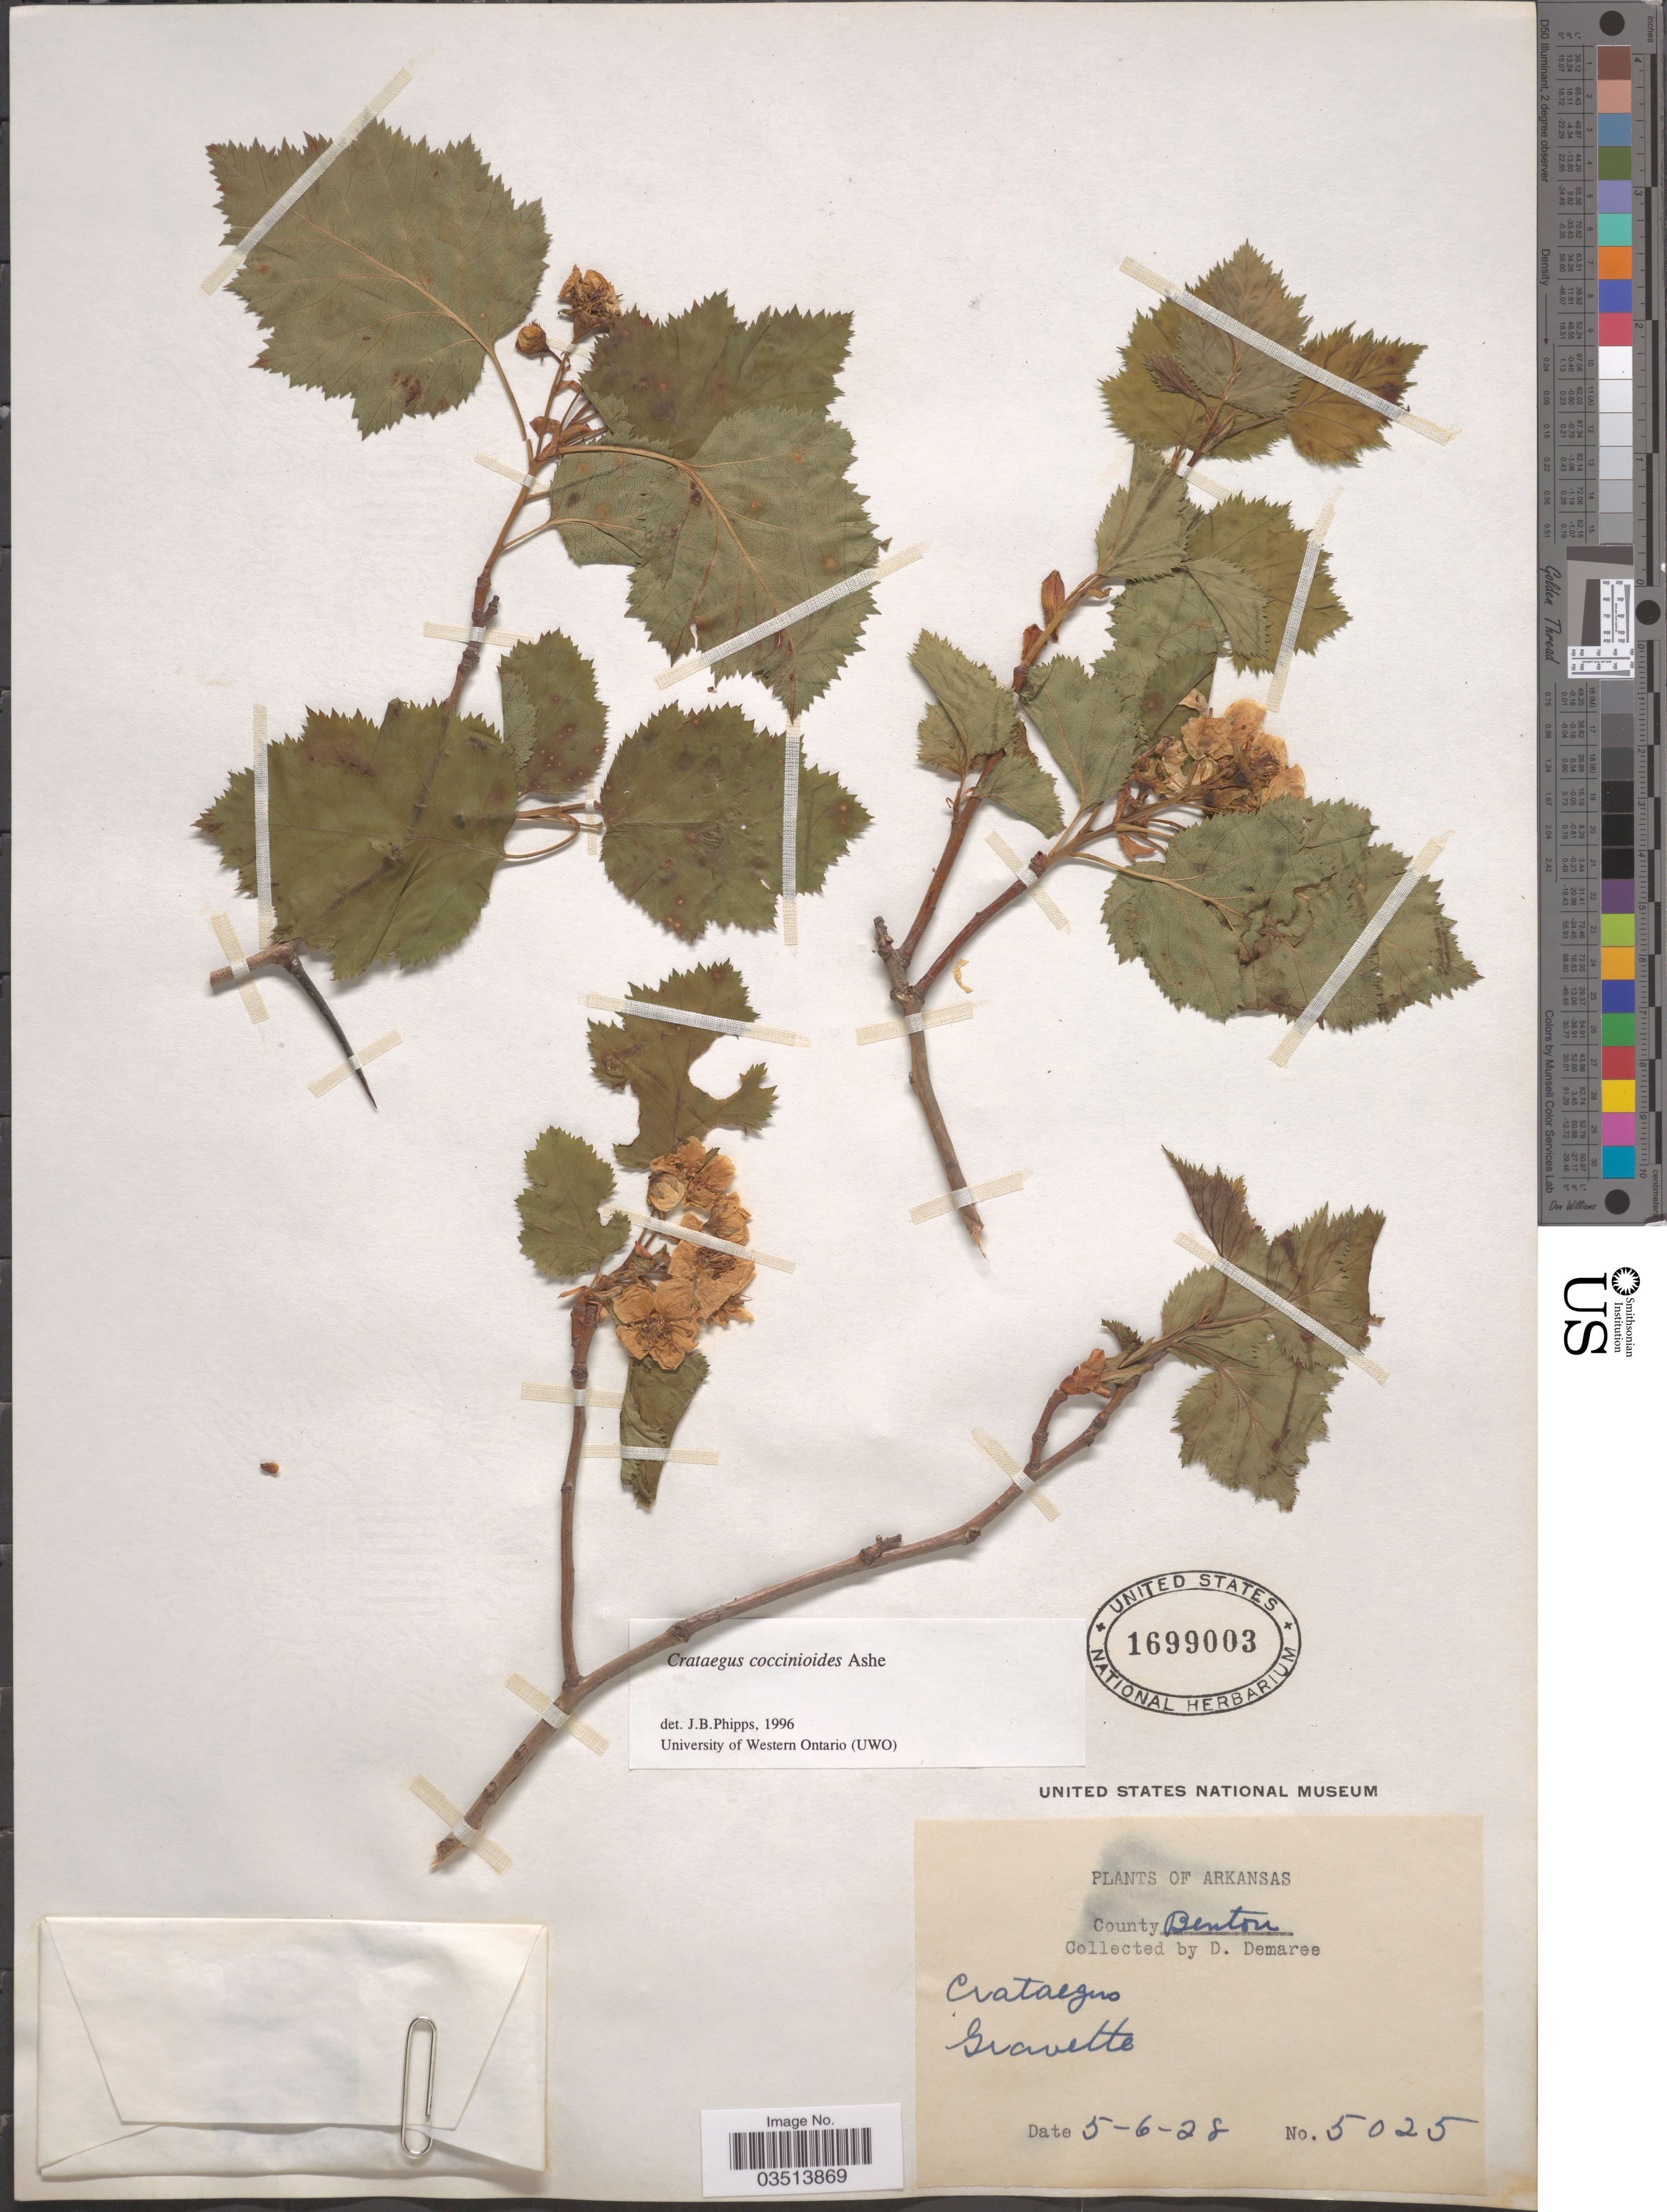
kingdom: Plantae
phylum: Tracheophyta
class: Magnoliopsida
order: Rosales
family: Rosaceae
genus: Crataegus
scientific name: Crataegus coccinioides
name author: Ashe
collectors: D. Demaree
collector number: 5025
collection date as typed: Transcribed d/m/y: 6/5/28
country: United States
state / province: Arkansas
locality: County Benton. Gravette.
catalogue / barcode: US 1699003